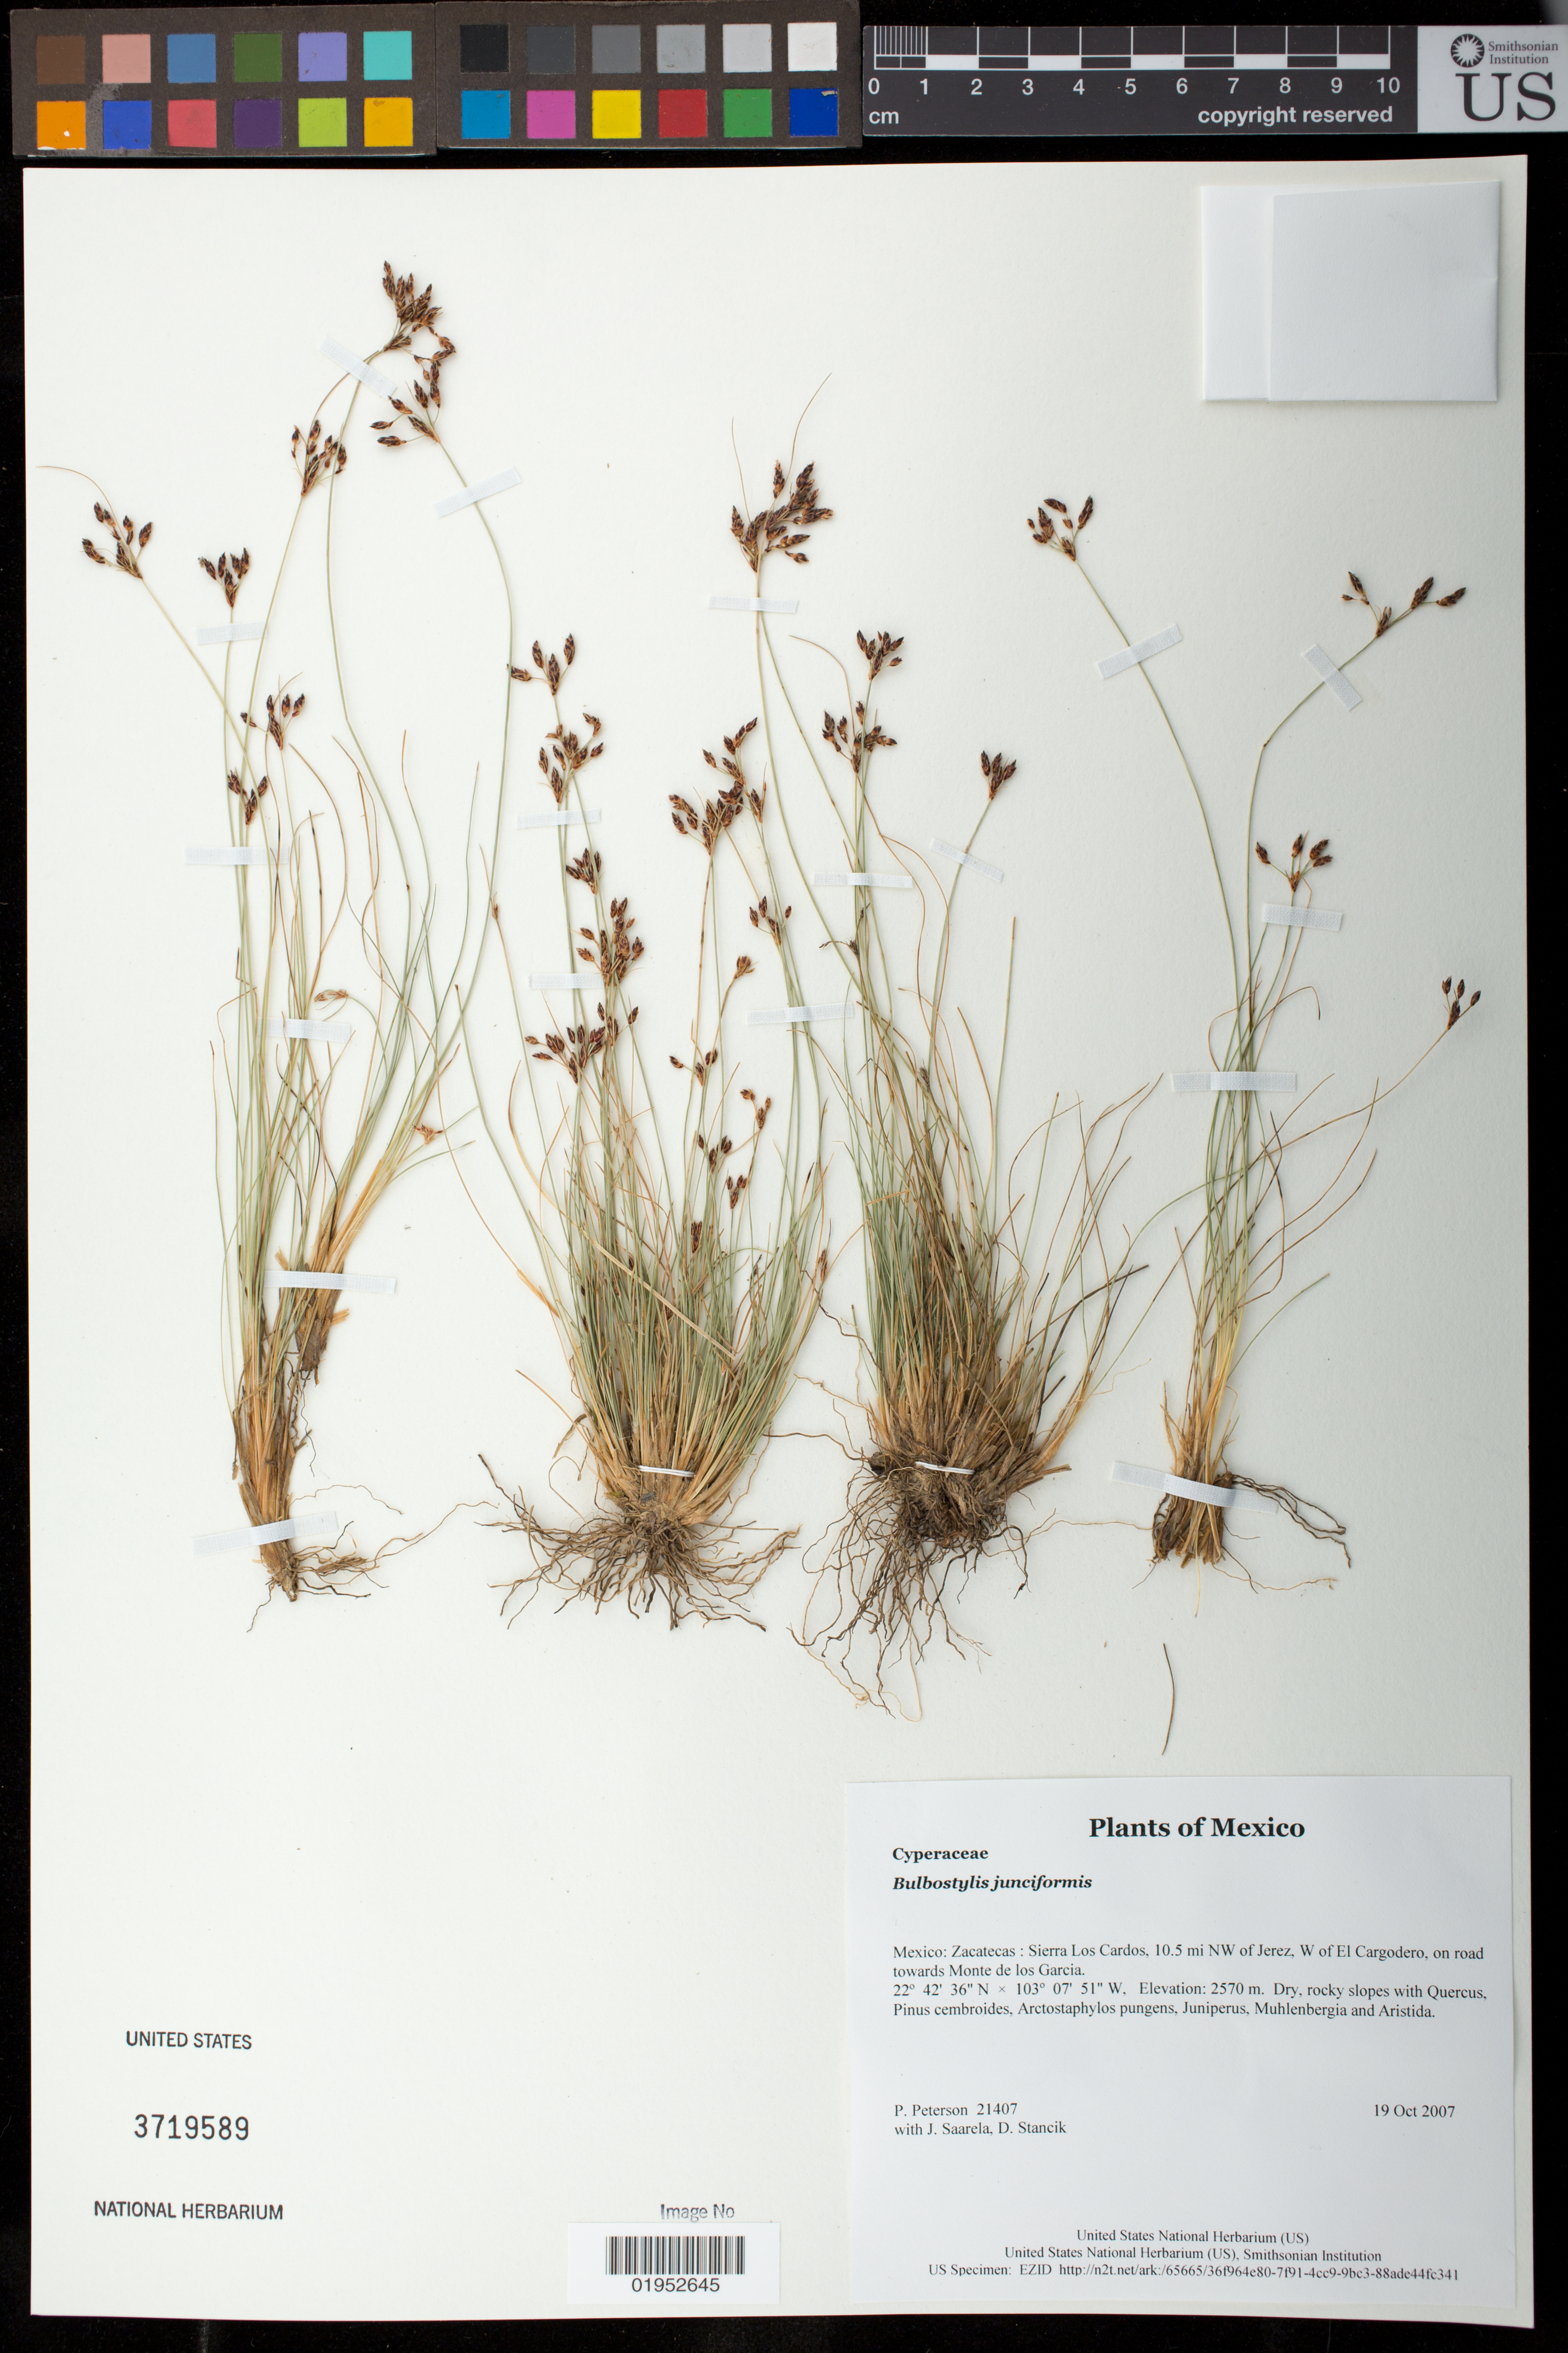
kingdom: Plantae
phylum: Tracheophyta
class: Liliopsida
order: Poales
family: Cyperaceae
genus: Bulbostylis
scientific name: Bulbostylis juncoides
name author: (Vahl) Kük. ex Herter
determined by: Strong, Mark T., (BOT), Smithsonian Institution - National Museum of Natural History (UNITED STATES)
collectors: P. M. Peterson, J. Saarela & D. Stancik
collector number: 21407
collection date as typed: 19 Oct 2007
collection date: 2007-10-19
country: Mexico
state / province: Zacatecas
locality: Sierra Los Cardos, 10.5 mi NW of Jerez, W of El Cargodero, on road towards Monte de los Garcia.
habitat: Dry, rocky slopes with Quercus, Pinus cembroides, Arctostaphylos pungens, Juniperus, Muhlenbergia and Aristida.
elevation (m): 2570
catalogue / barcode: US 3719589